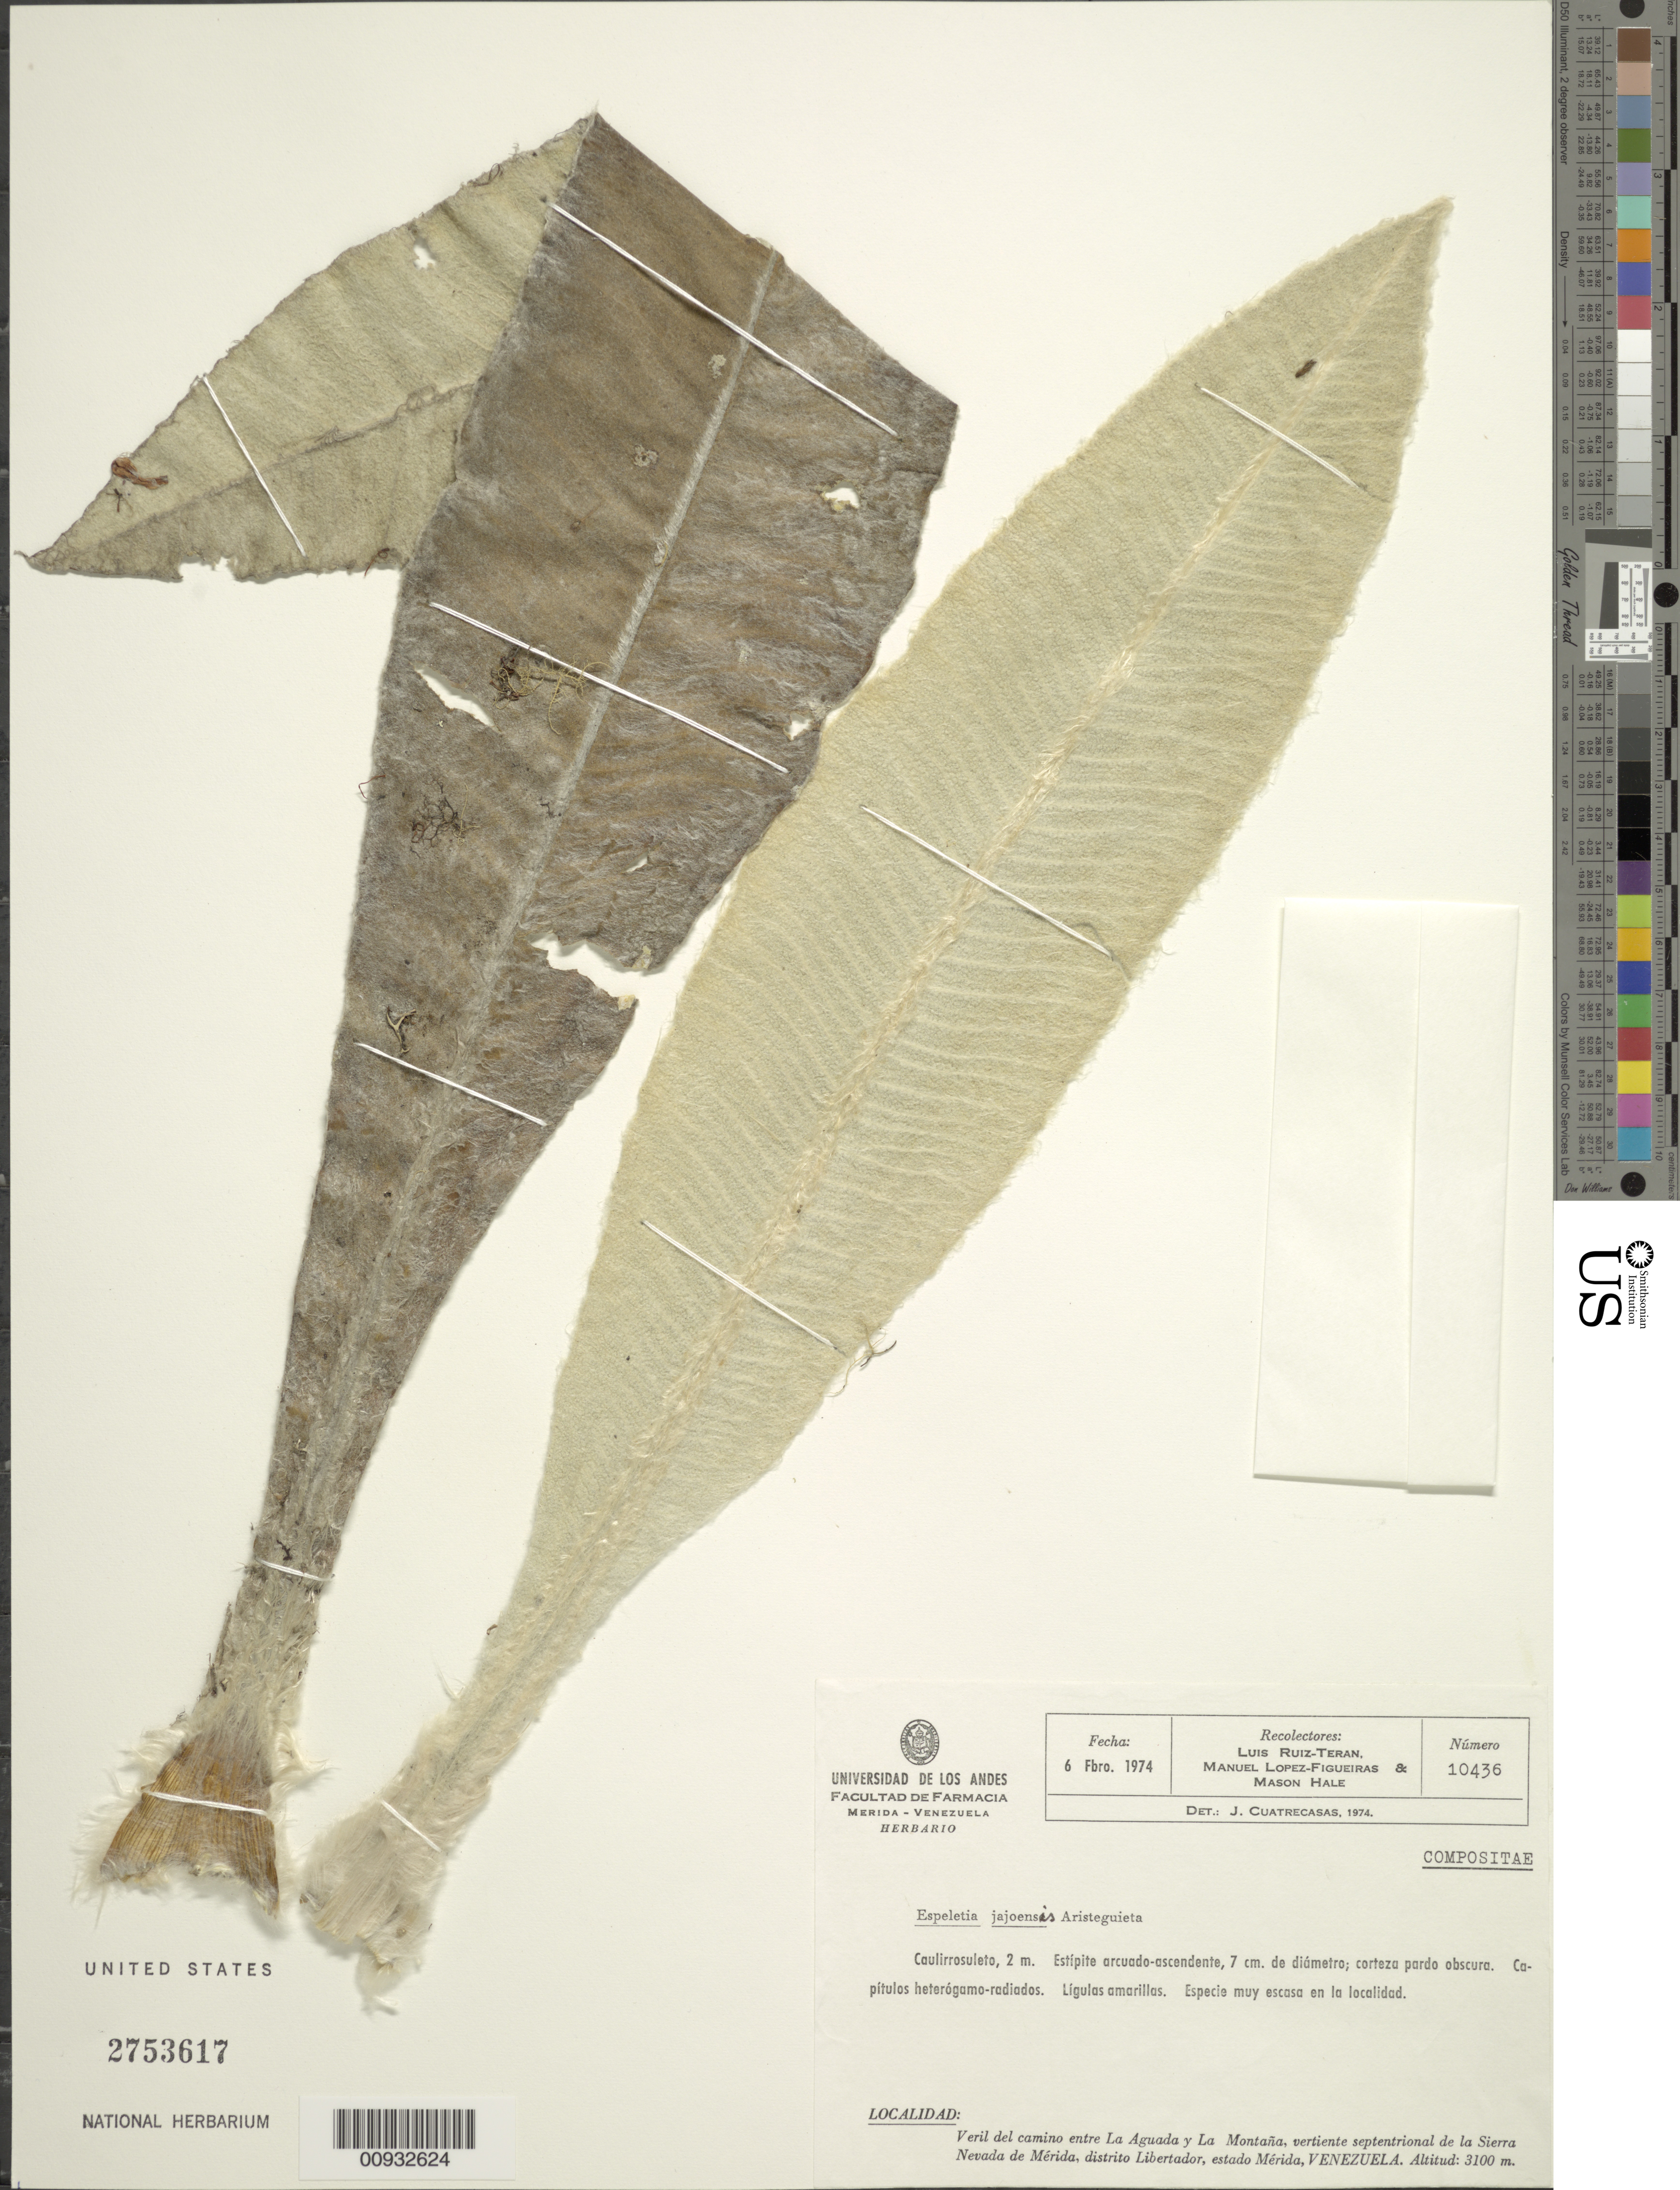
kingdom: Plantae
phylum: Tracheophyta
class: Magnoliopsida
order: Asterales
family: Asteraceae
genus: Espeletia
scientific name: Espeletia jajoensis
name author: Aristeg.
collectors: L. Teran, M. López Figueiras & M. Hale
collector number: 10436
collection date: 1974-02-06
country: Venezuela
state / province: Mérida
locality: Veril del camino entre La Aguada y La Montana, vertiente septentrional de la Sierra Nevada de Merida, distrito Libertador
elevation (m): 3100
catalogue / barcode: US 2753617